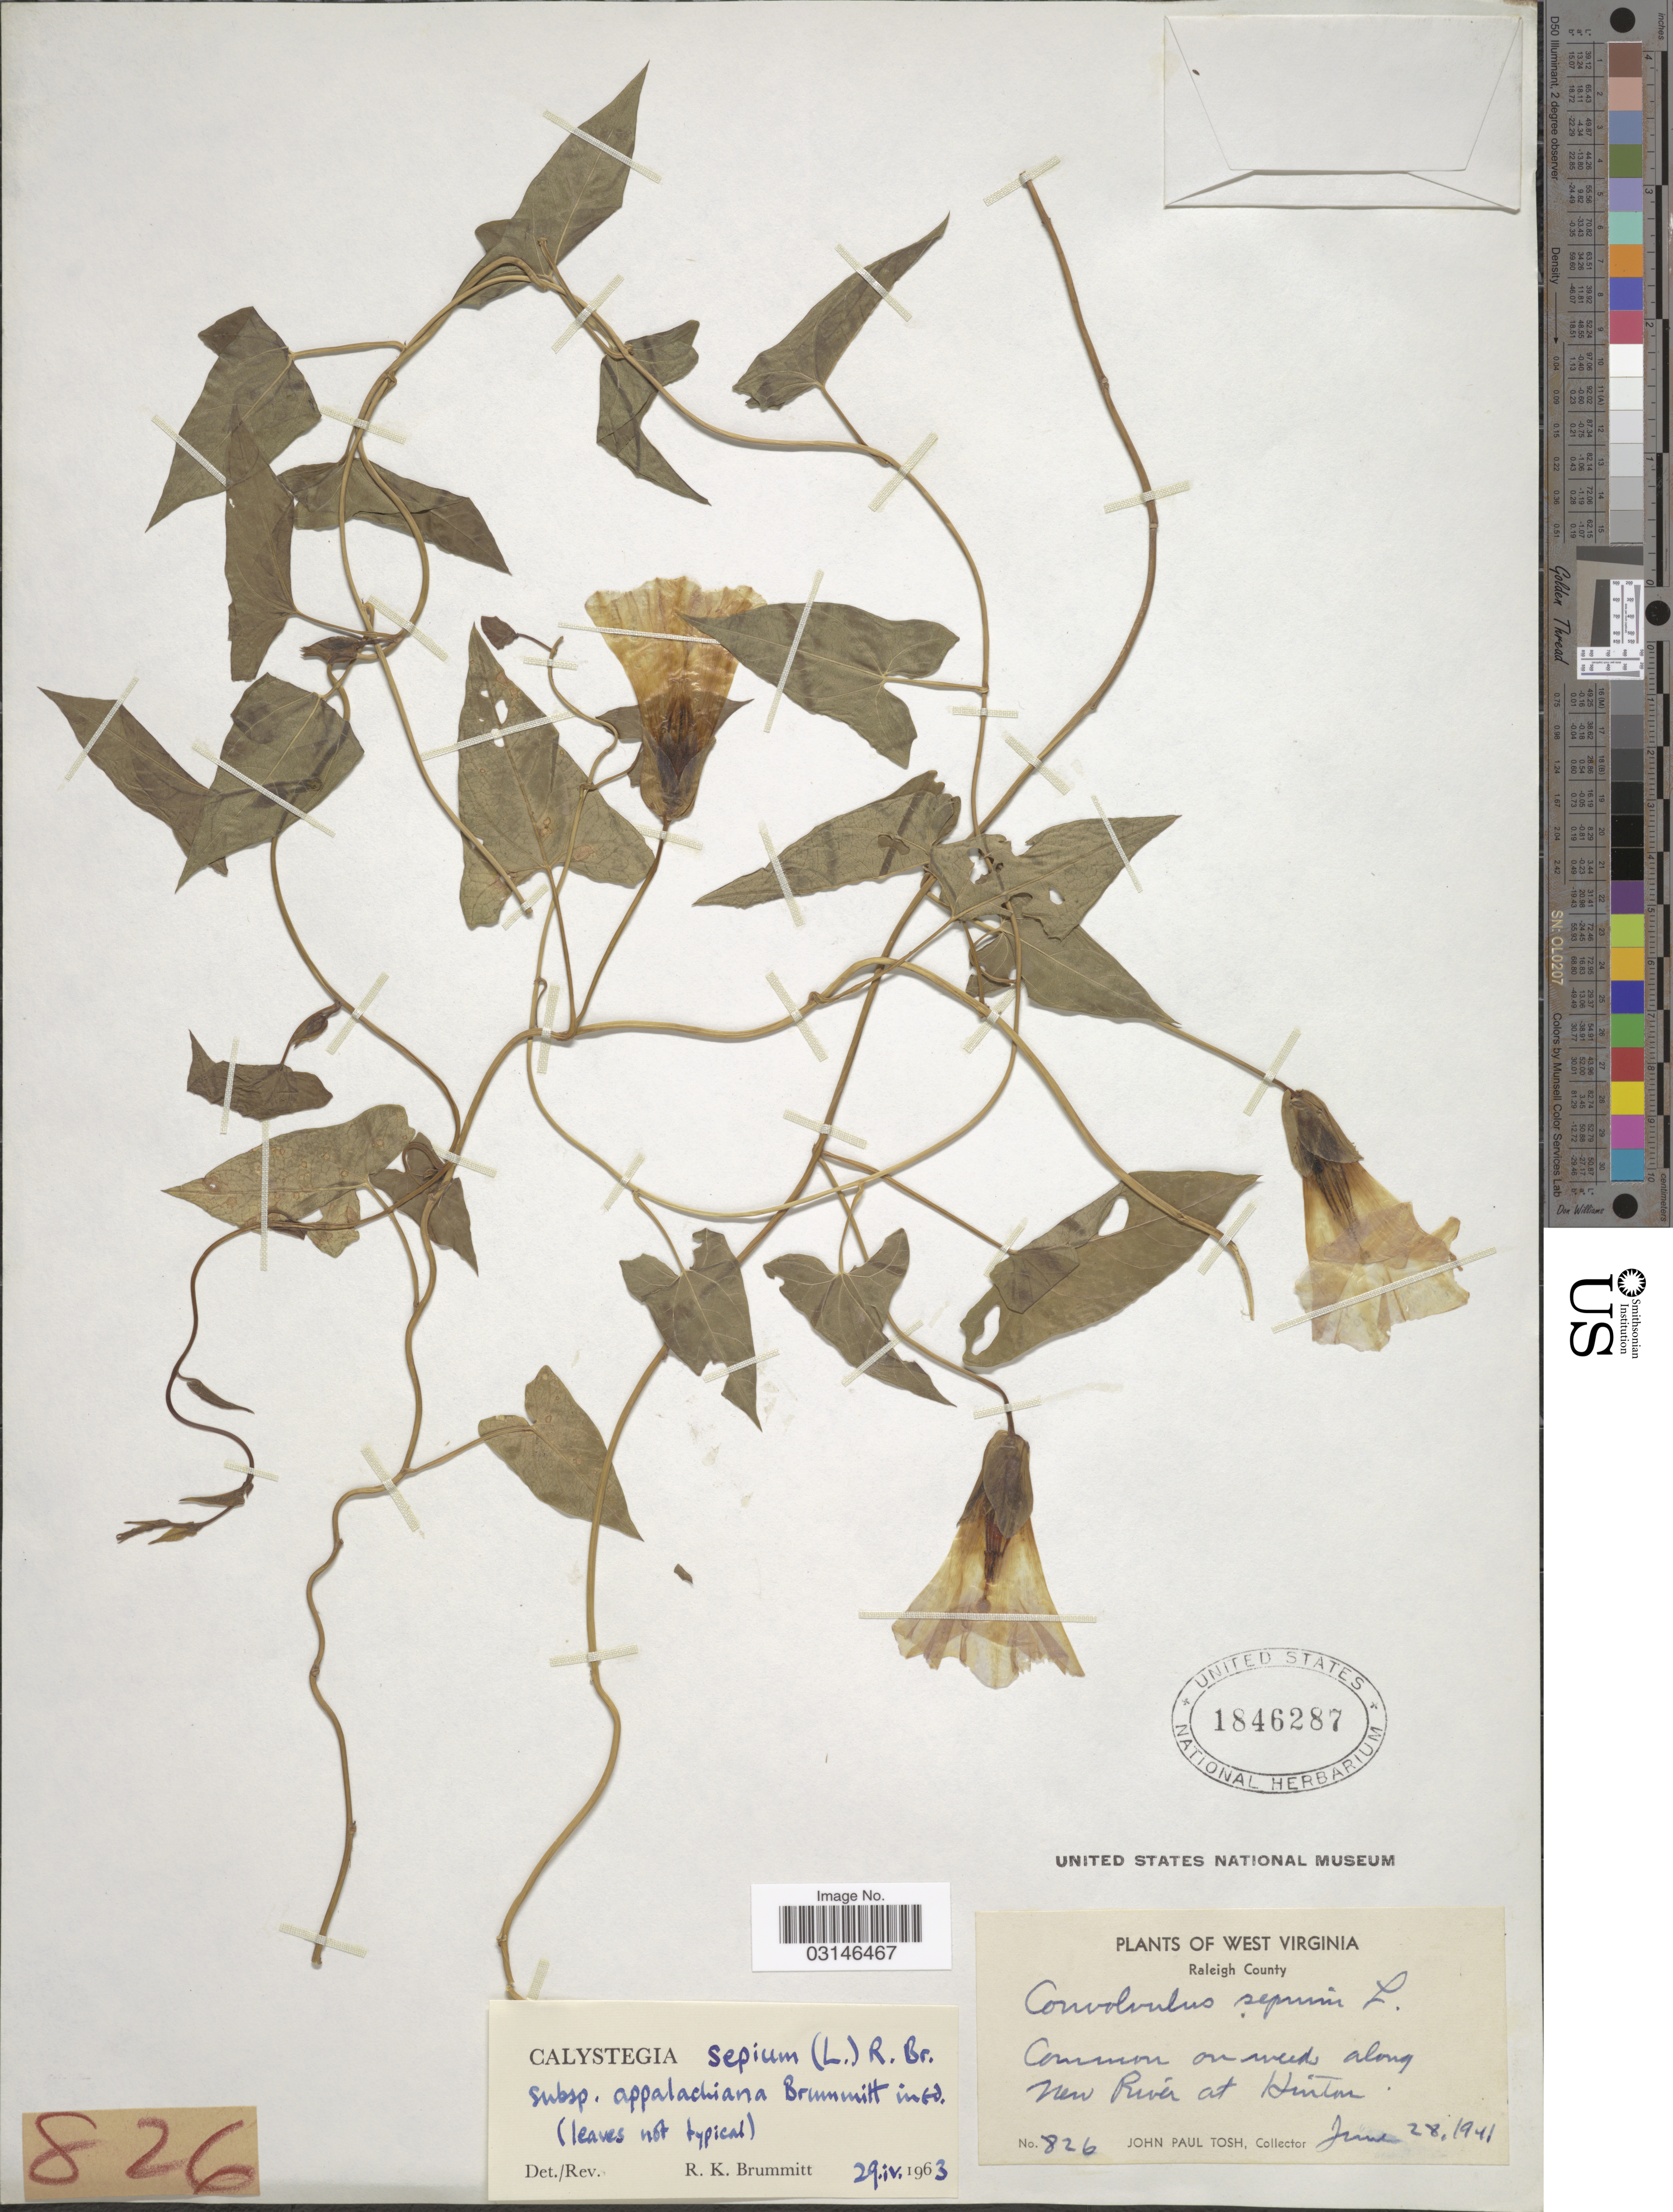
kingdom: Plantae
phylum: Tracheophyta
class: Magnoliopsida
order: Solanales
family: Convolvulaceae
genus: Calystegia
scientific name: Calystegia sepium subsp. appalachiana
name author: Brummitt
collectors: J. Tosh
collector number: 826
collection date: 1941-06-28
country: United States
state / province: West Virginia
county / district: Raleigh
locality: Raleigh County, Common on weed along New River at Hinton.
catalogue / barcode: US 1846287